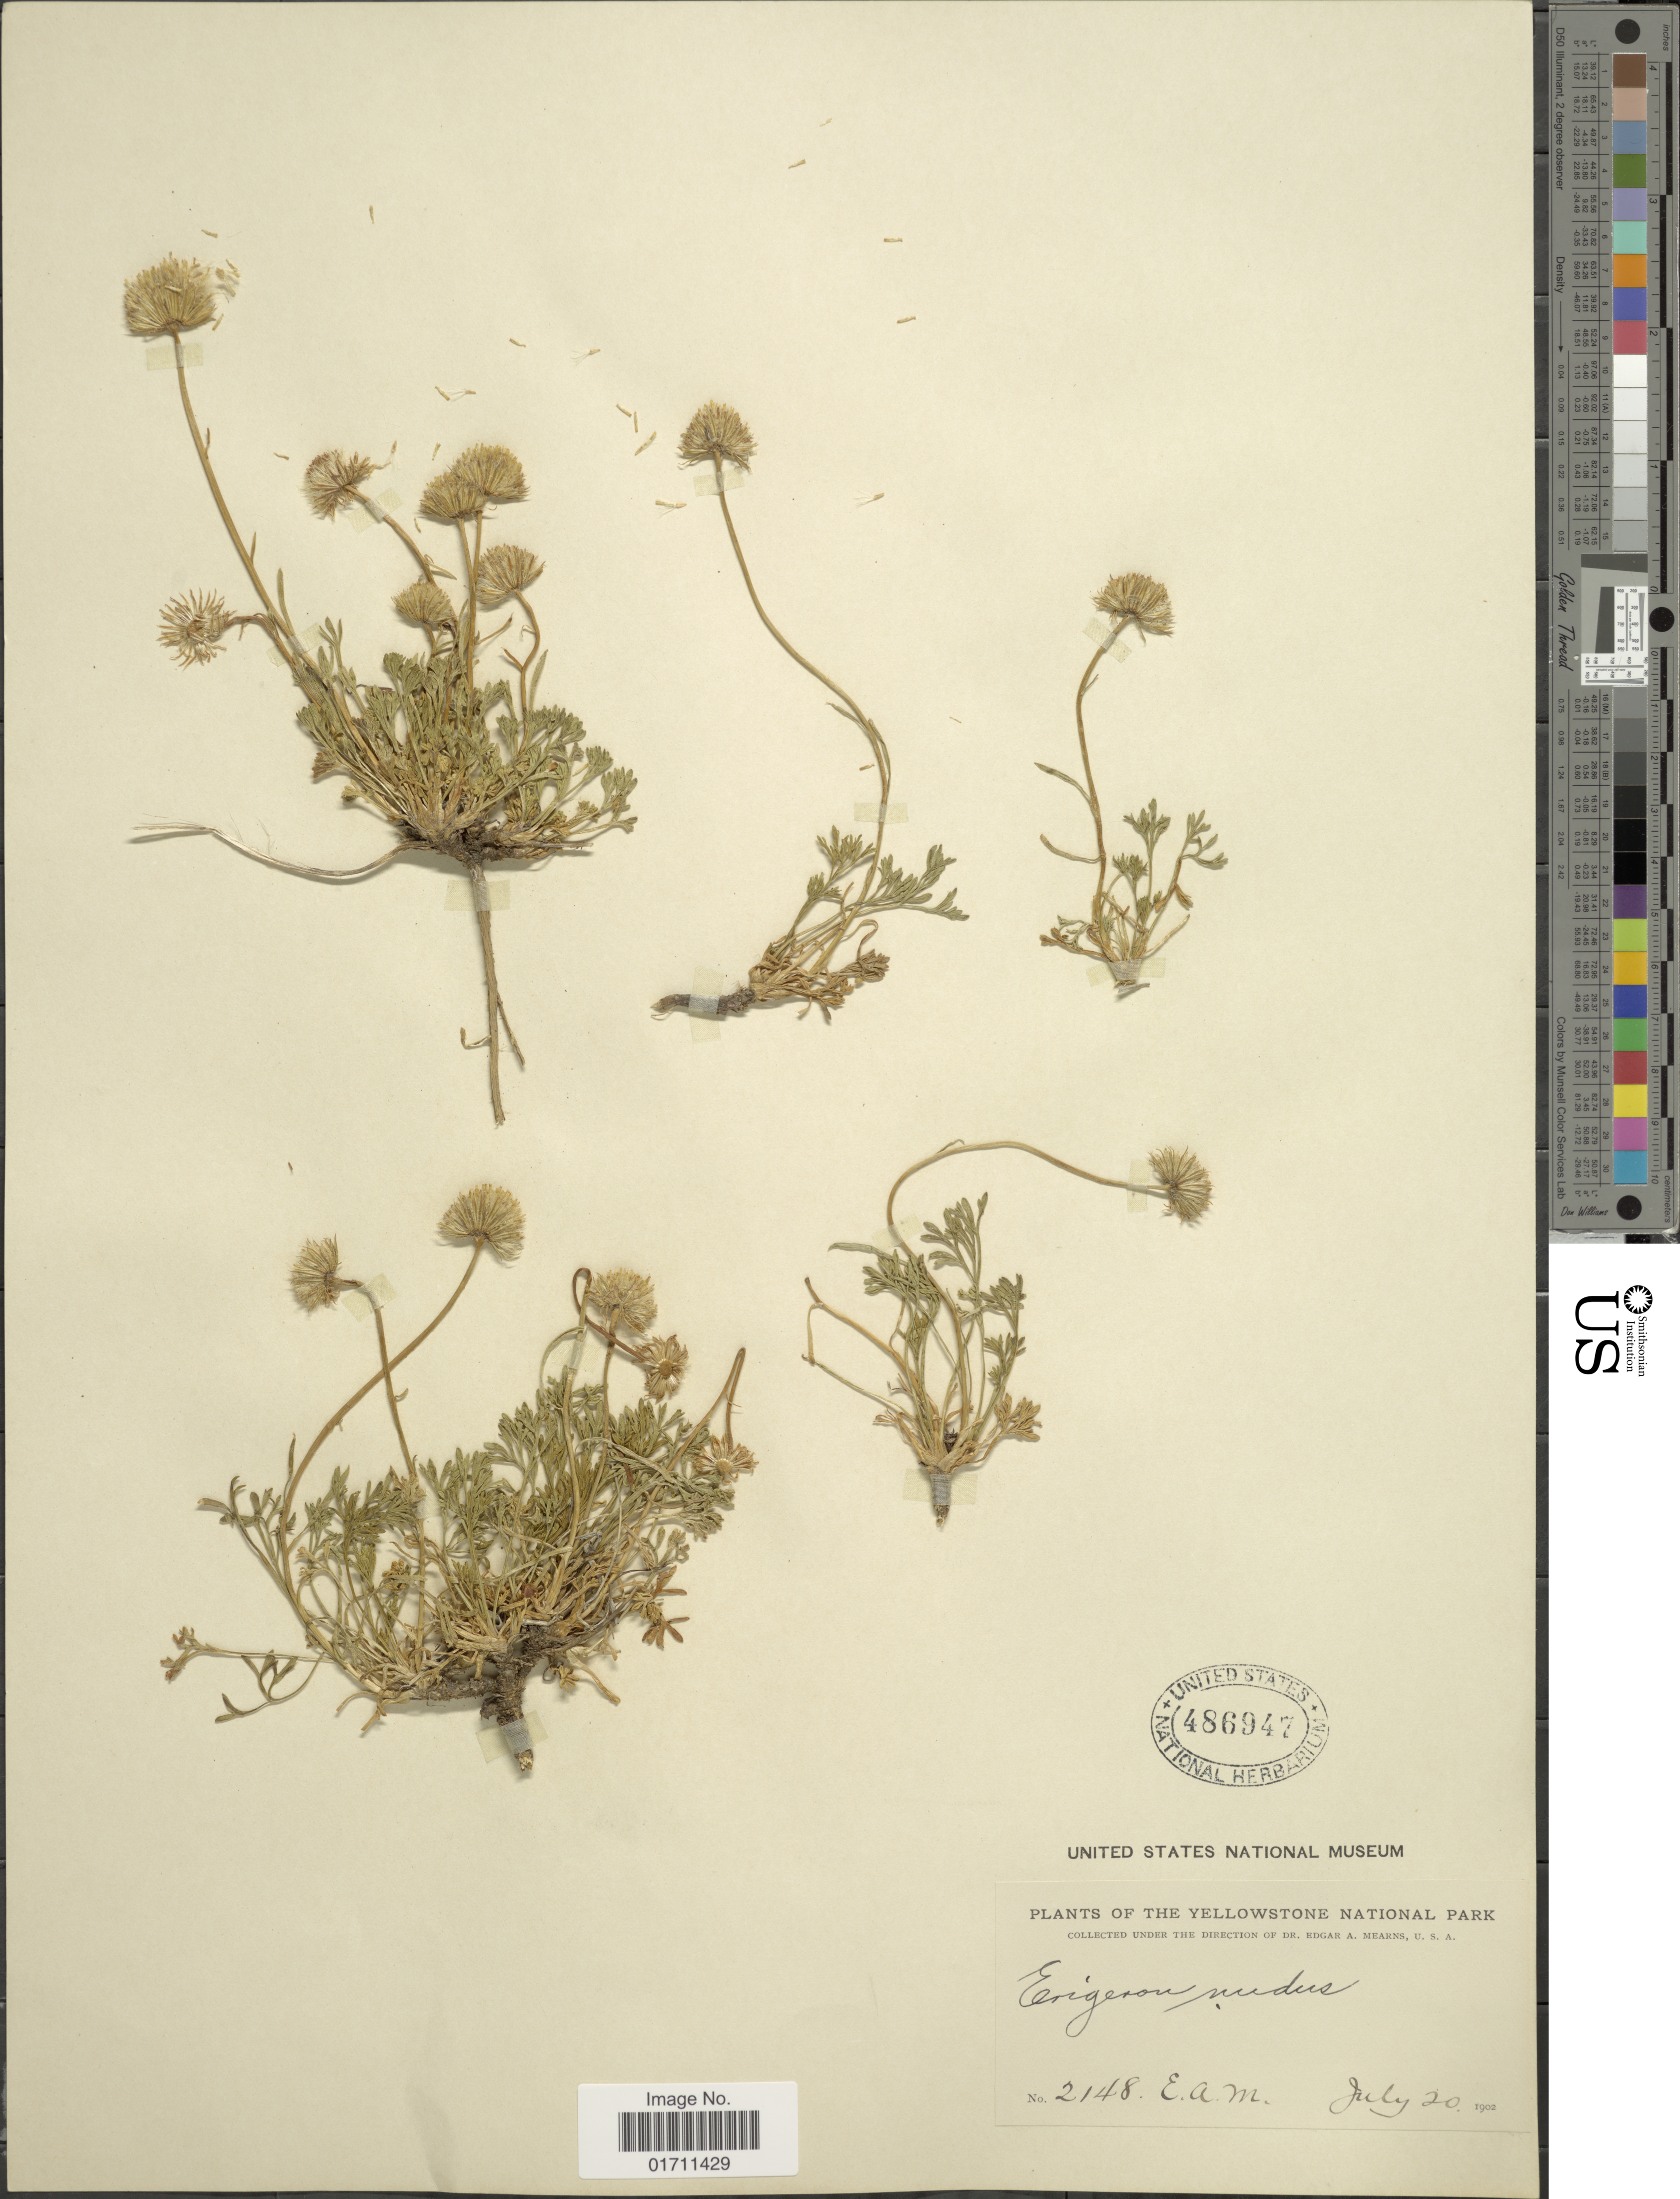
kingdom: Plantae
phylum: Tracheophyta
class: Magnoliopsida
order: Asterales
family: Asteraceae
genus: Erigeron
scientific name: Erigeron compositus subsp. discoideus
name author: (A. Gray) Piper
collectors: E. A. Mearns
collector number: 2148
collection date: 1902-07-20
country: United States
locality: The Yellowstone National Park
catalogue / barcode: US 486947